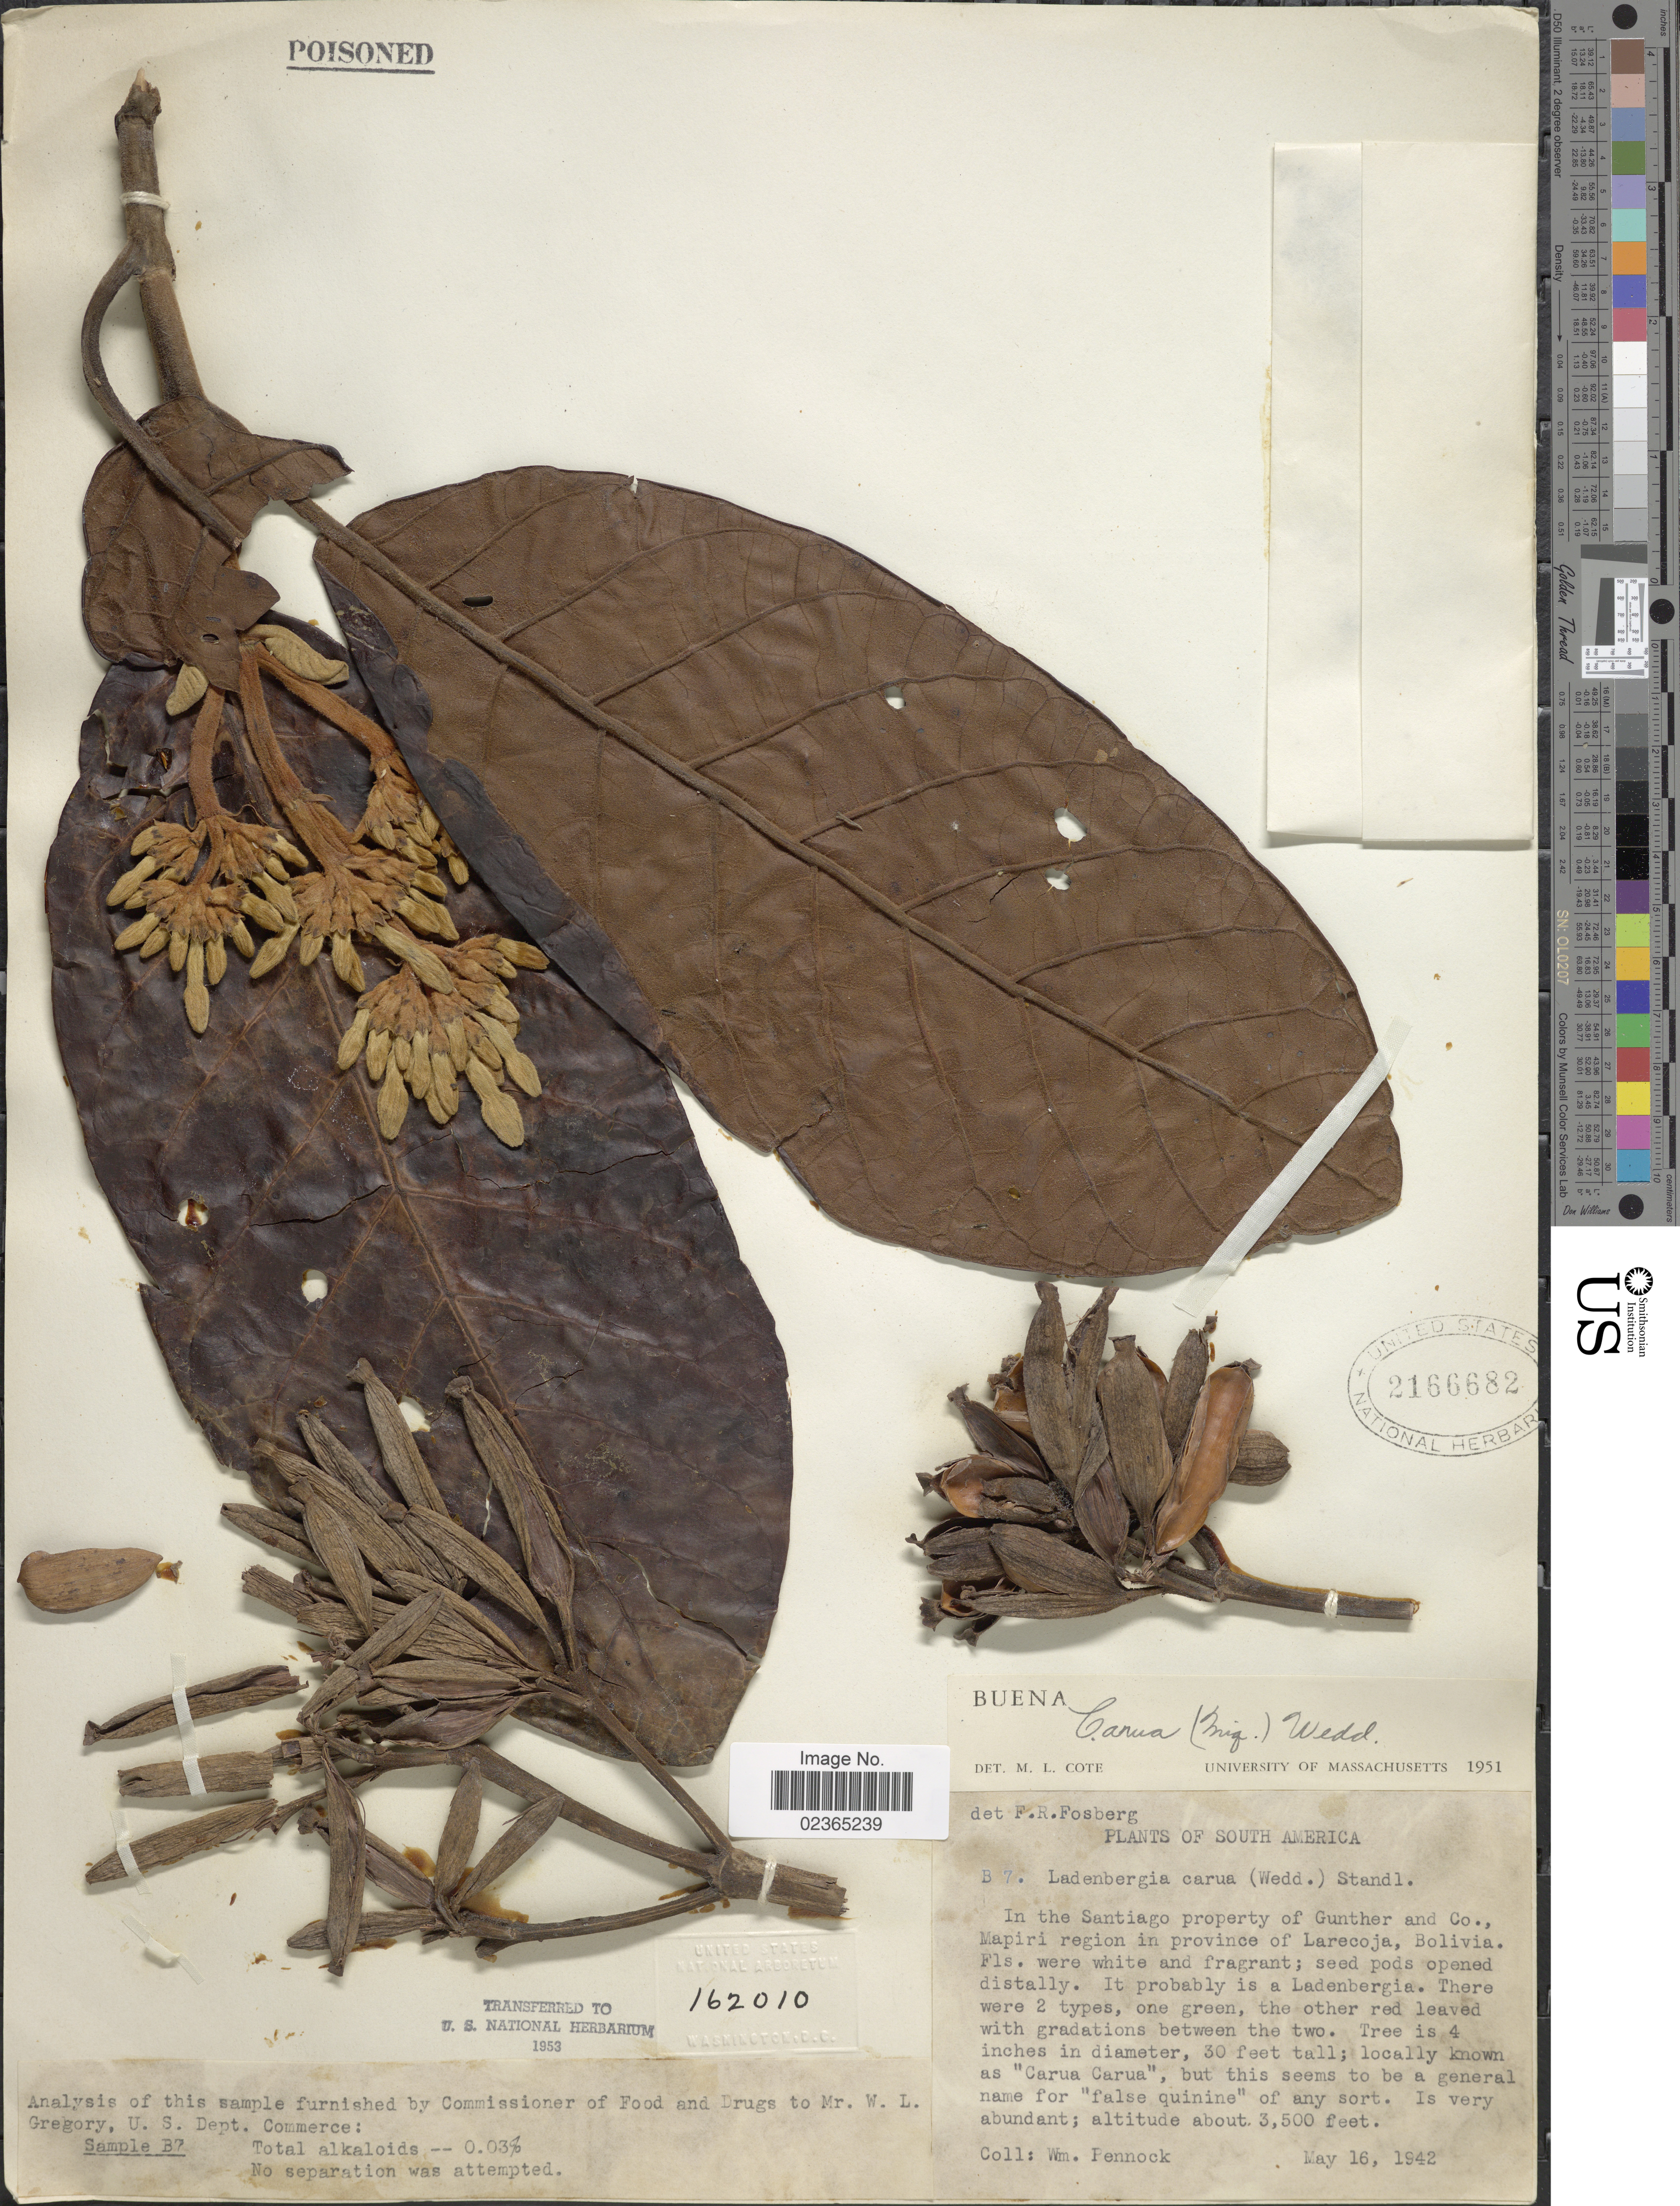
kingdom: Plantae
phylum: Tracheophyta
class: Magnoliopsida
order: Gentianales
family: Rubiaceae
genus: Ladenbergia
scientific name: Ladenbergia carua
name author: (Wedd.) Standl.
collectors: W. Pennock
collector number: B7?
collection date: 1942-05-16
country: Bolivia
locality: In the Santiago property of Gunther and Co., Mapiri region in province of Larecoja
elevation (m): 1067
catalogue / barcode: US 2166682